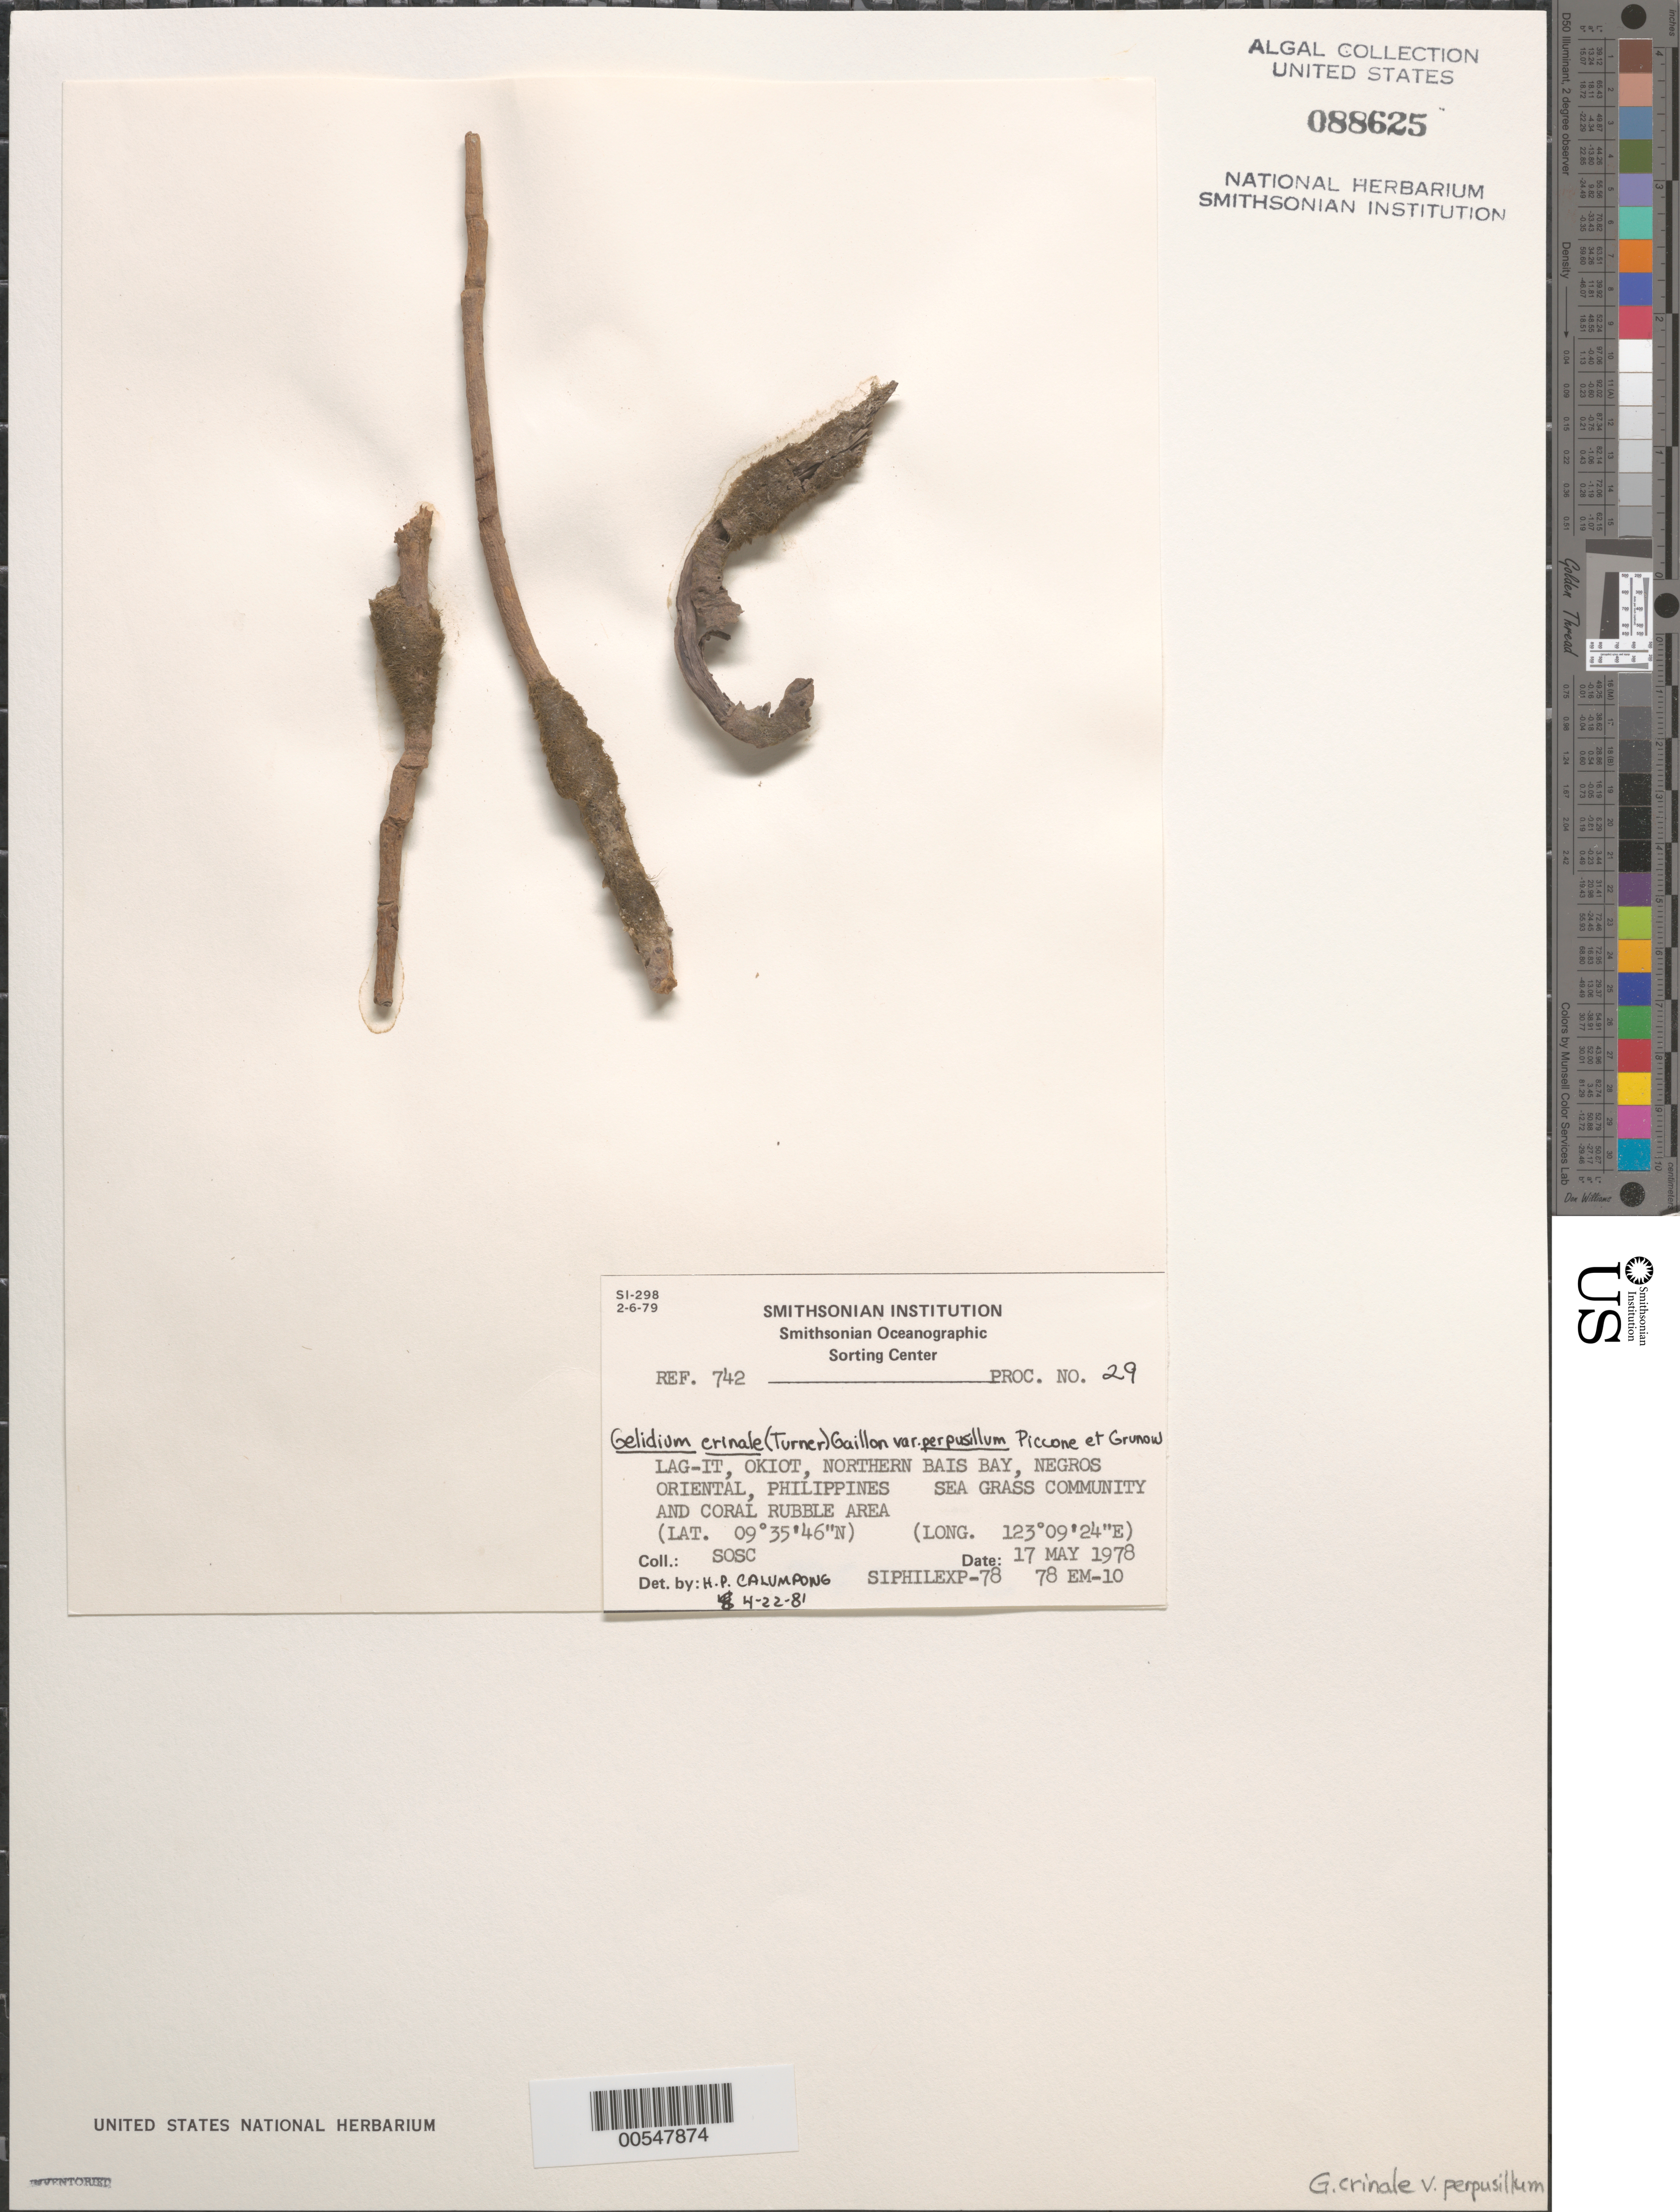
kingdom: Plantae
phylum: Rhodophyta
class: Florideophyceae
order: Gelidiales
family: Gelidiaceae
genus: Gelidium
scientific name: Gelidium crinale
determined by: Calumpong, H. P.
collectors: SOSC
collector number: Station 78 Em-10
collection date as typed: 17 May 1978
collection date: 1978-05-17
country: Philippines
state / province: Central Visayas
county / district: Negros Oriental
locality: Lag-it, okiot, bais bay, negros oriental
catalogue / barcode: US 88625